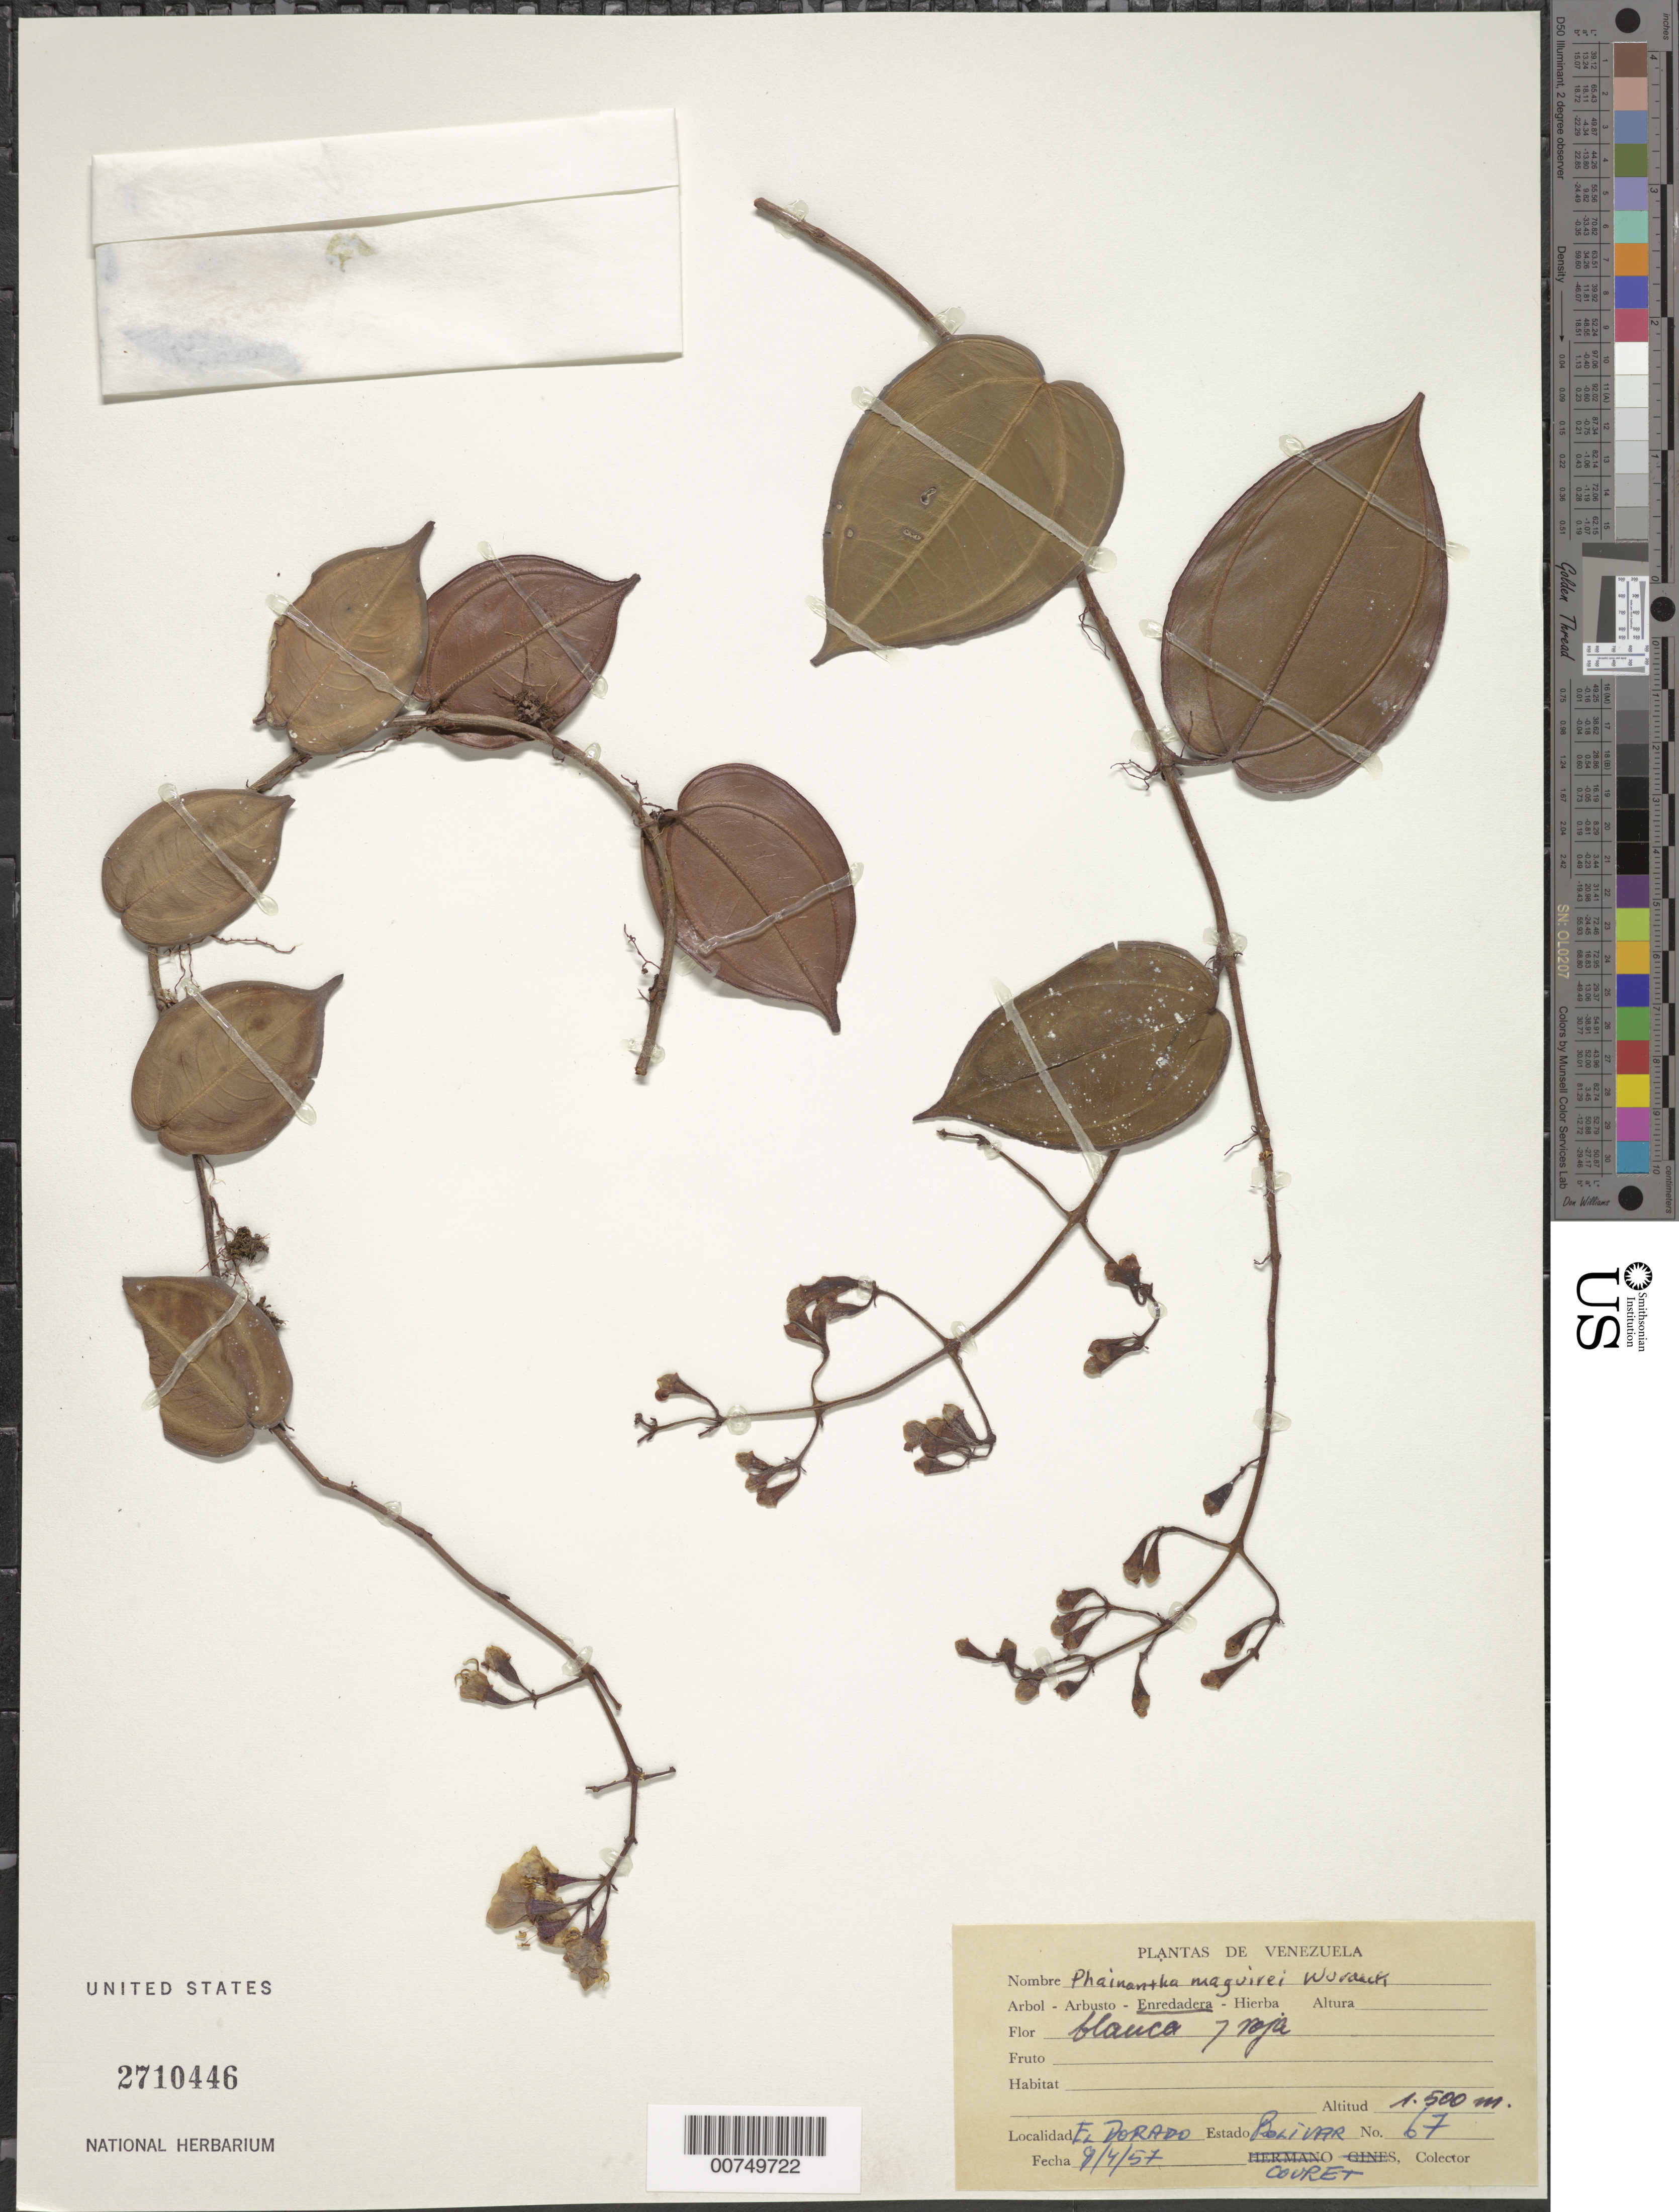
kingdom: Plantae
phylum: Tracheophyta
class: Magnoliopsida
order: Myrtales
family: Melastomataceae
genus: Phainantha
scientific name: Phainantha maguirei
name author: Wurdack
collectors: -. Couret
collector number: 67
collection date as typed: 9-Apr-57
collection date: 1957-04-09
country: Venezuela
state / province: Bolívar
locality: El Dorado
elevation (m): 1500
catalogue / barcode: US 2710446